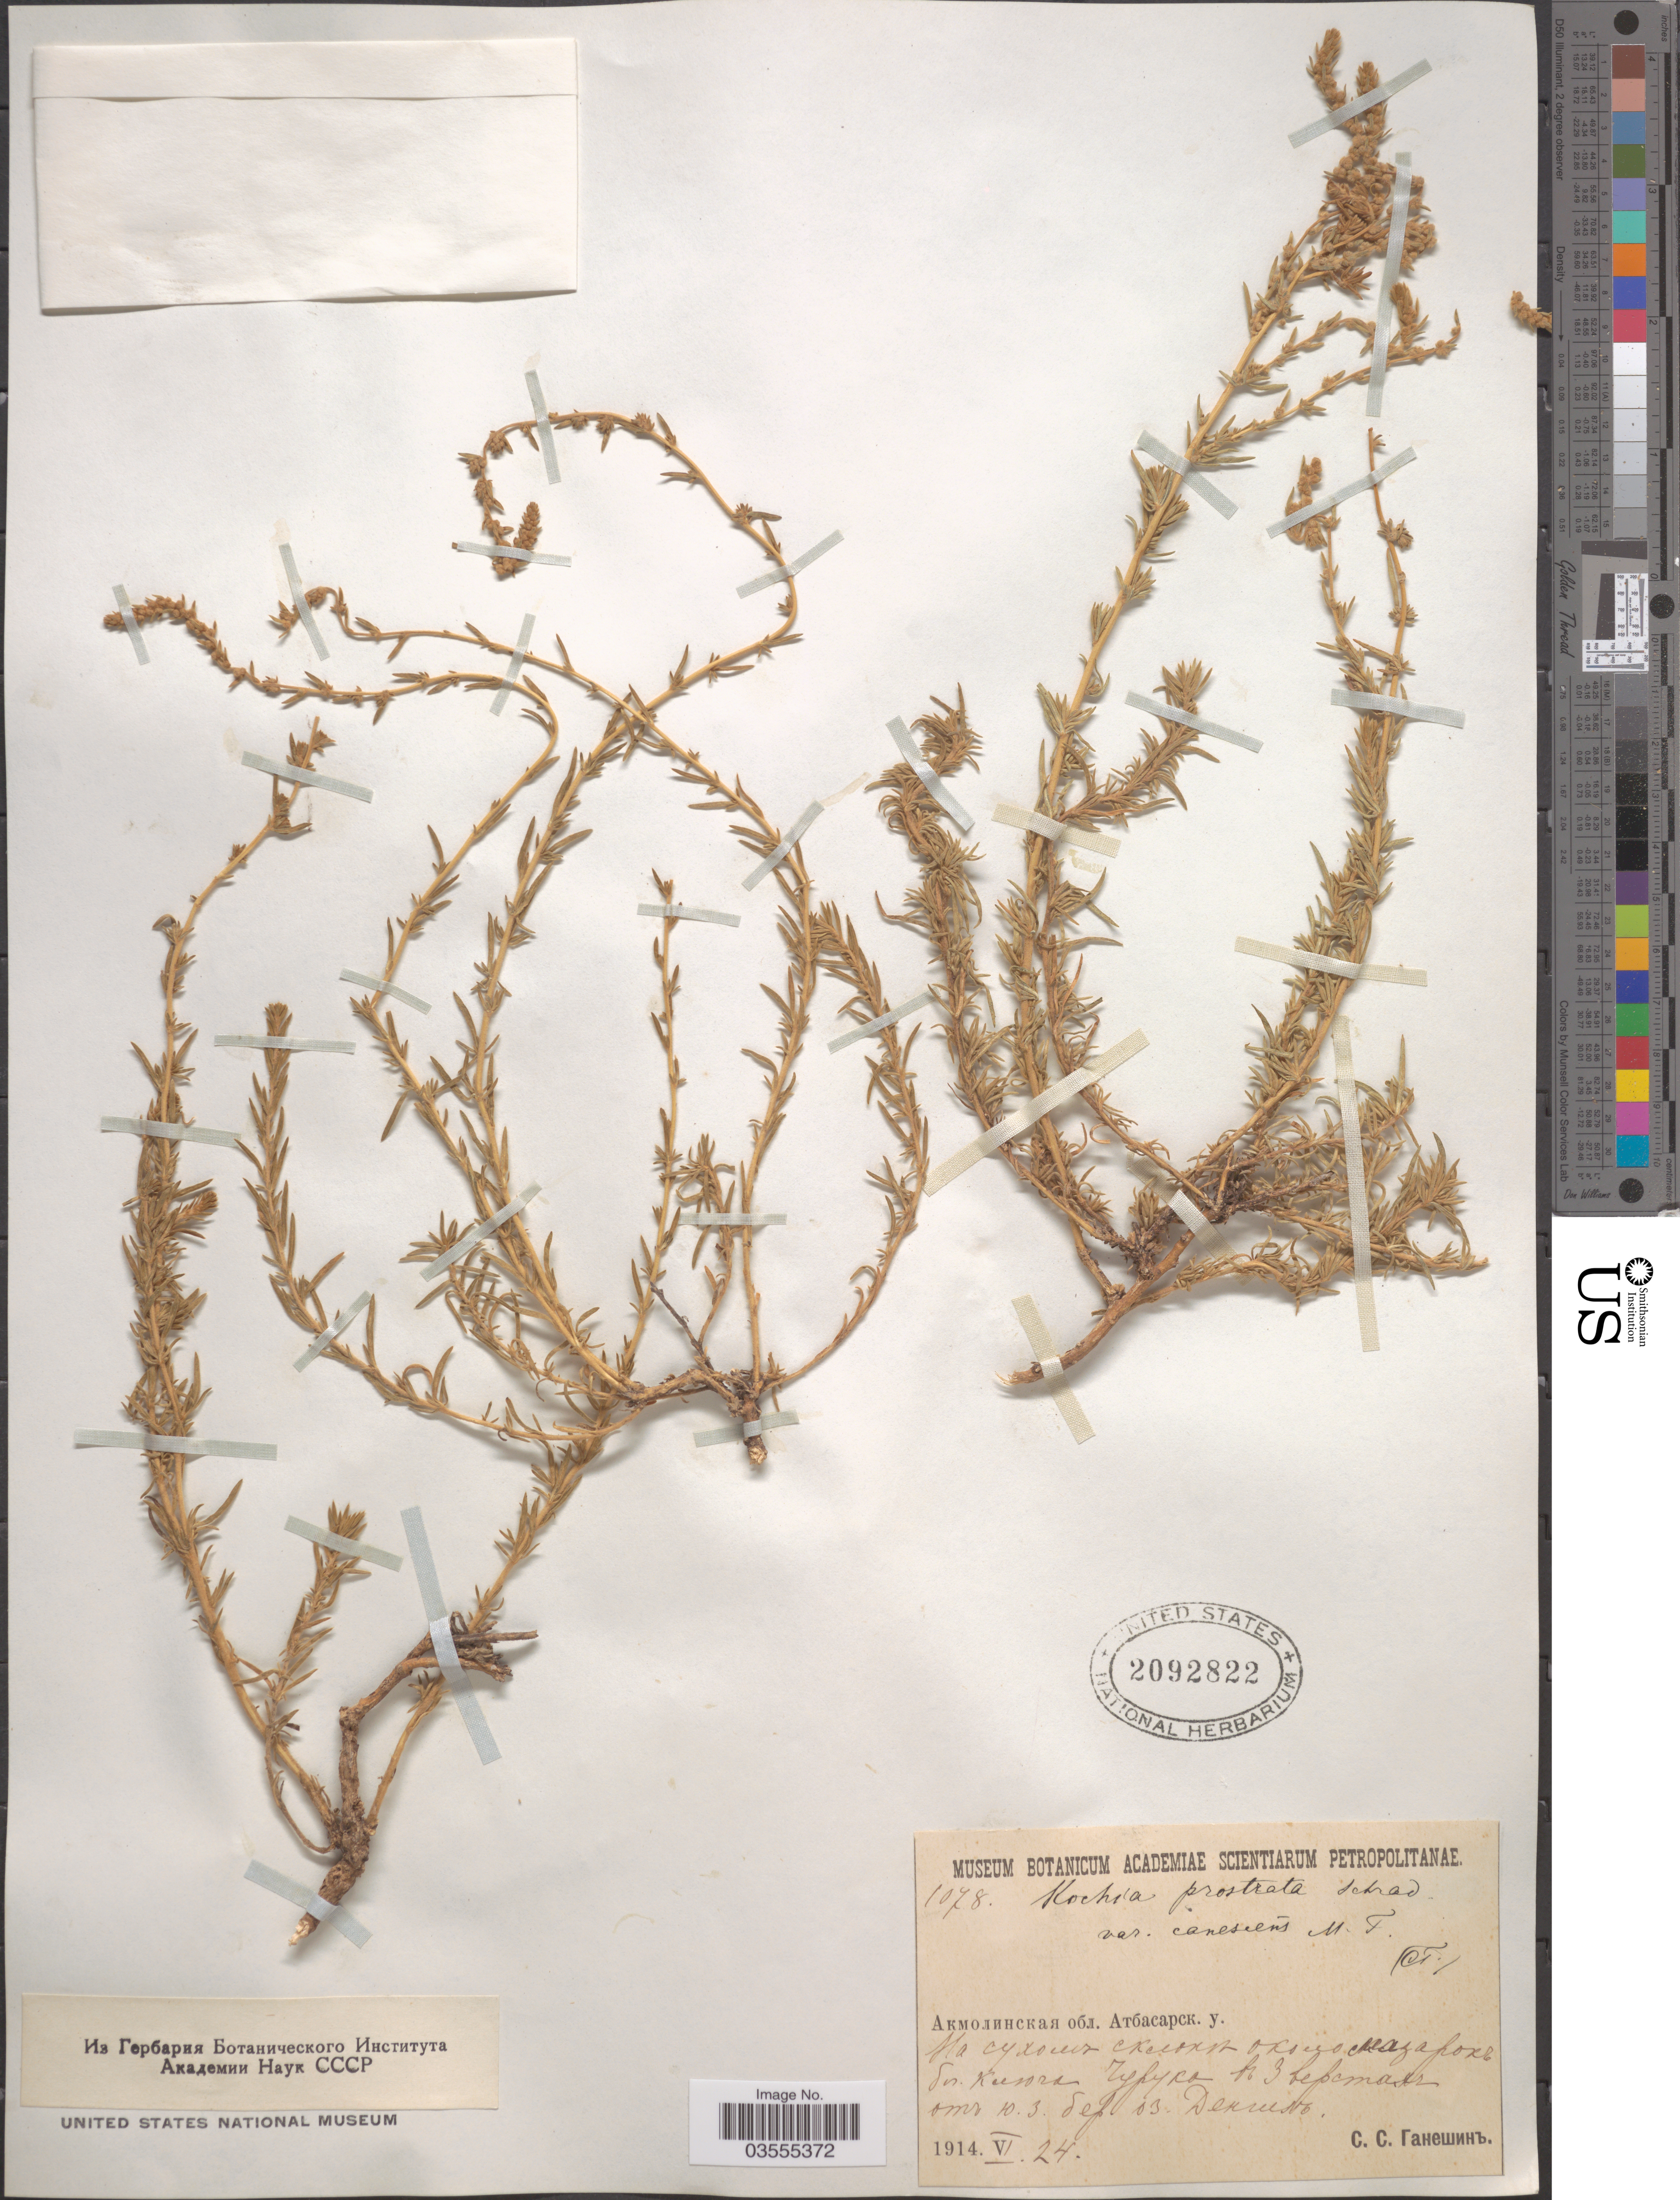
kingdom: Plantae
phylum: Tracheophyta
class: Magnoliopsida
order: Caryophyllales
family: Amaranthaceae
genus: Bassia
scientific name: Bassia prostrata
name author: (L.) Beck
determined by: U.S. National Herbarium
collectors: S. Ganeshin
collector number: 1078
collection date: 1914-06-24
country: Kazakhstan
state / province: Aqmola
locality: Near Churuk, 3.2 km SW of Lake Dengil.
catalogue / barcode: US 2092822